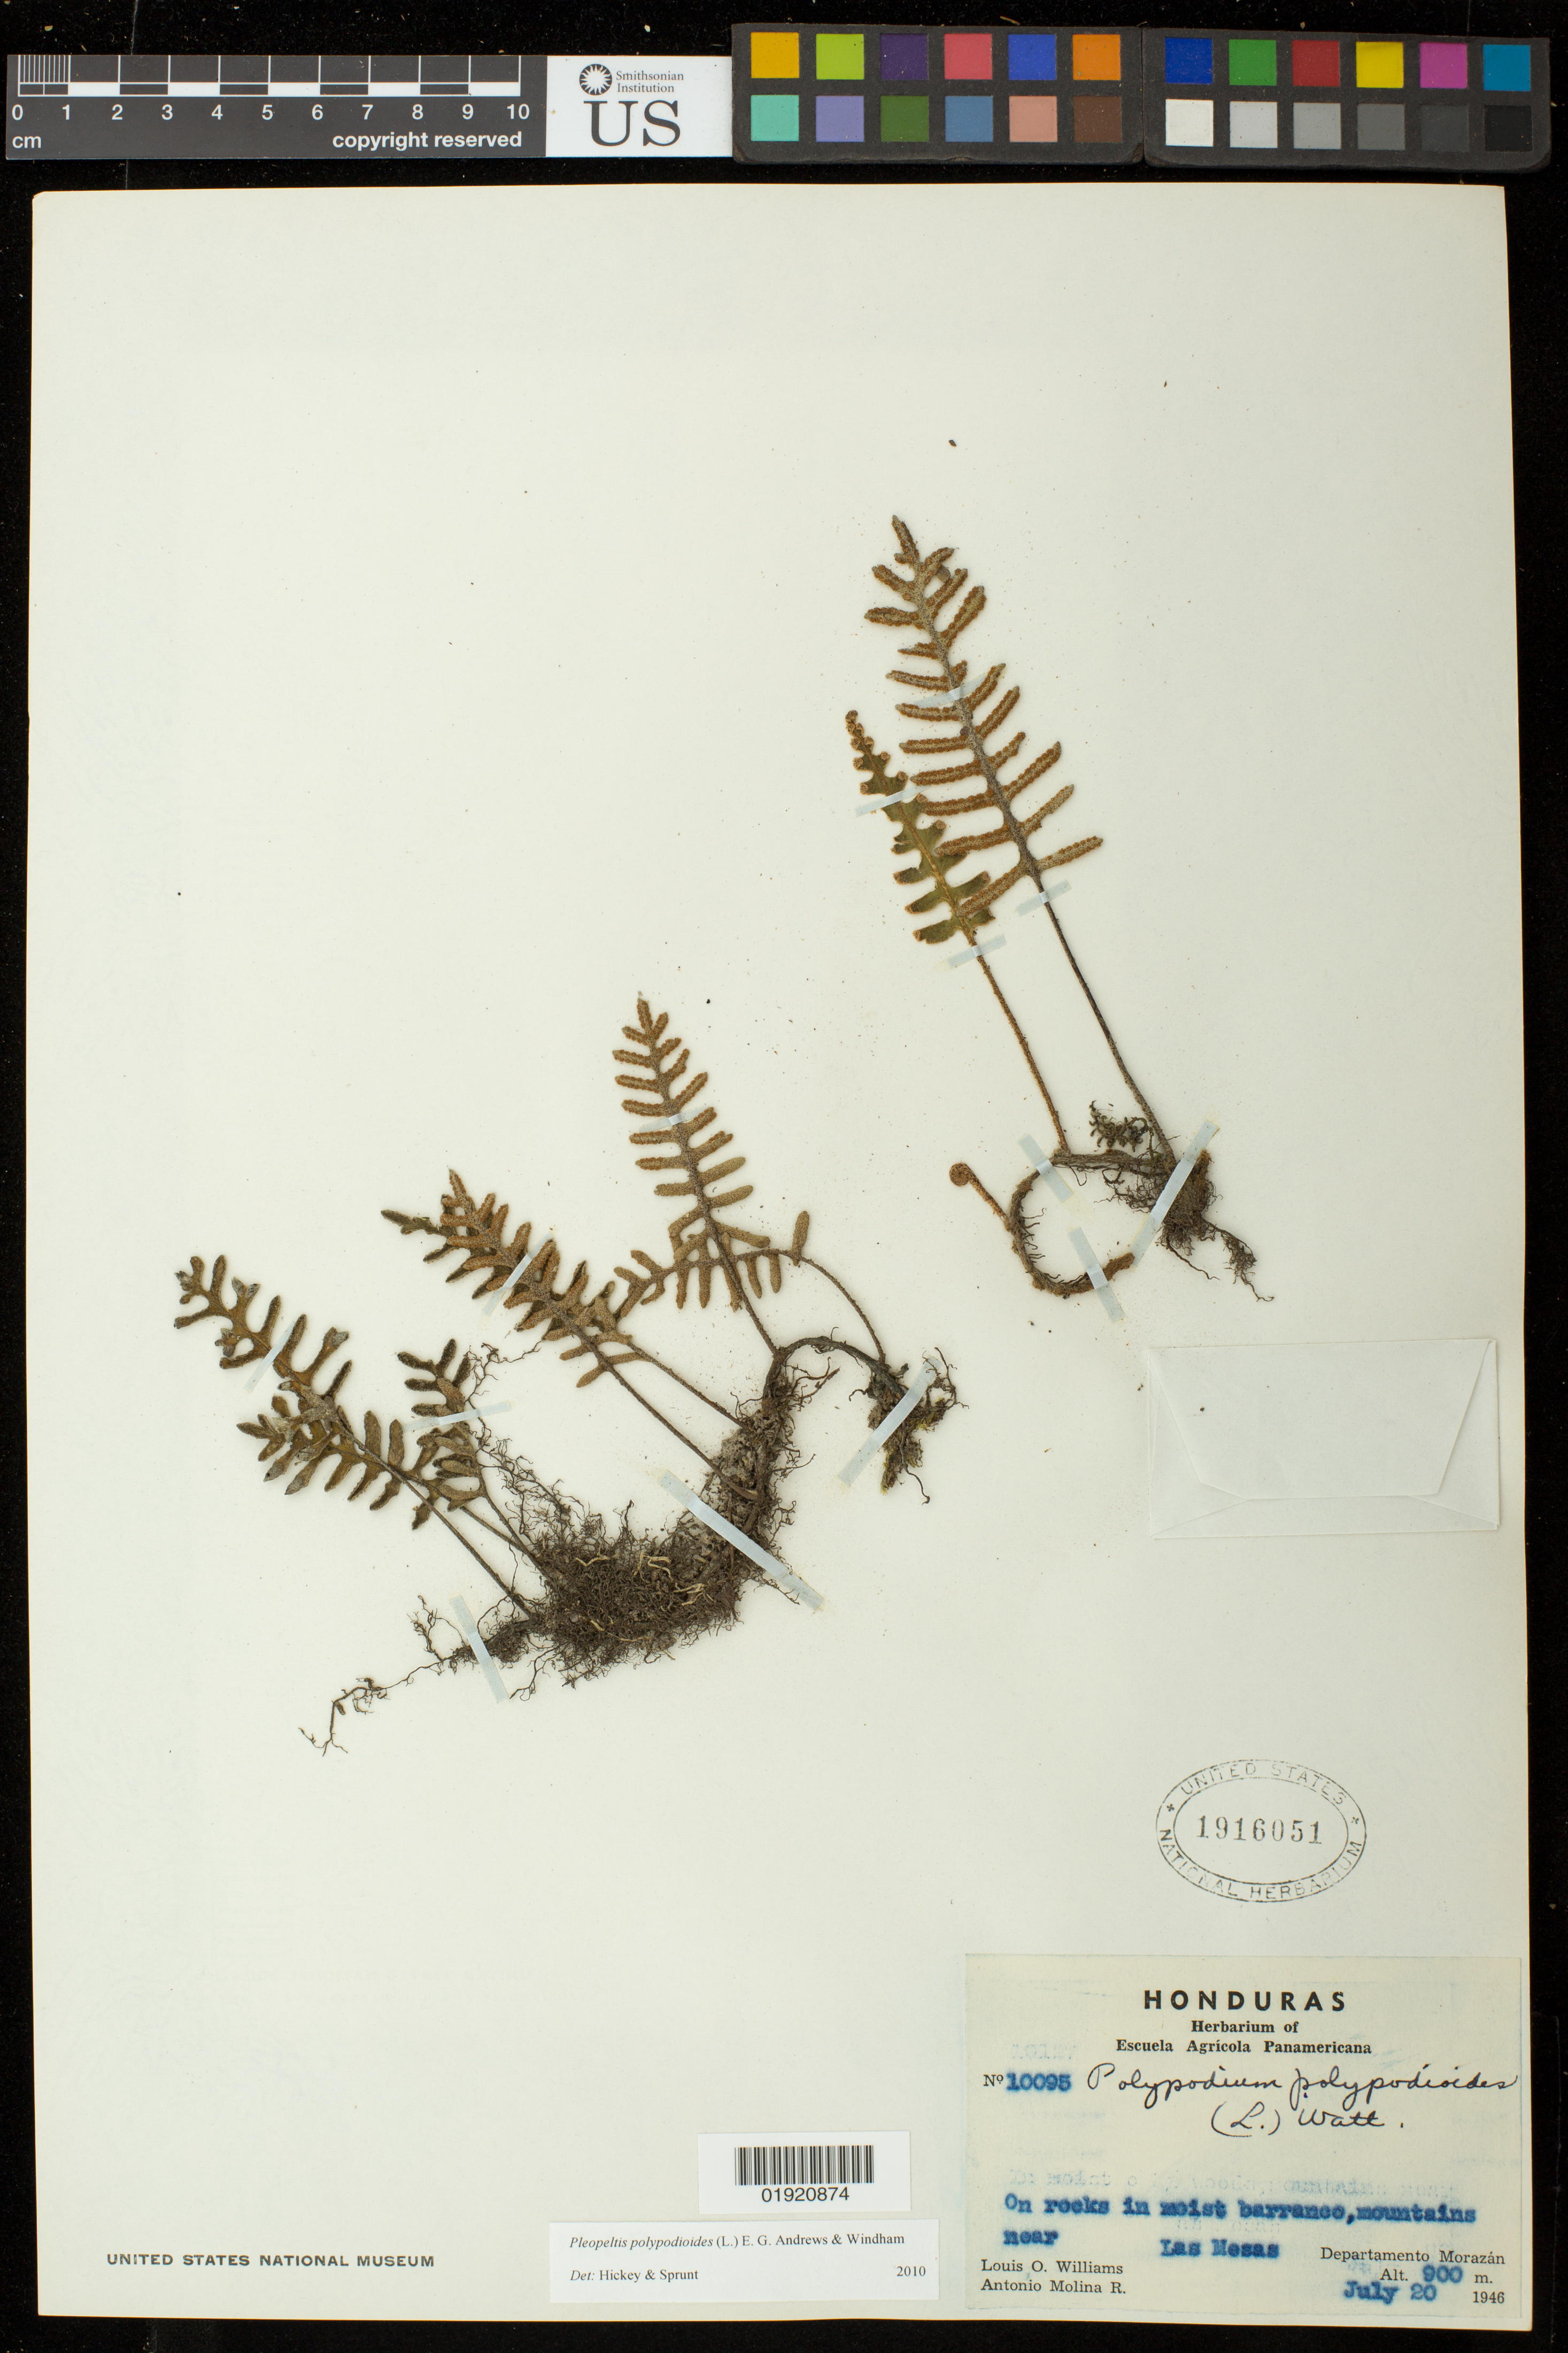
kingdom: Plantae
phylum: Tracheophyta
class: Polypodiopsida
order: Polypodiales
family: Polypodiaceae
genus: Pleopeltis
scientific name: Pleopeltis polypodioides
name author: (L.) E.G. Andrews & Windham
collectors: L. O. Williams & A. Molina R.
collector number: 10095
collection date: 1946-07-20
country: Honduras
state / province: Fco. Morazán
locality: Honduras. Departamento Morazan. Near Las Mesas.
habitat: On rocks in moist barranco, mountains.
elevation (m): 900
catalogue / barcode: US 1916051